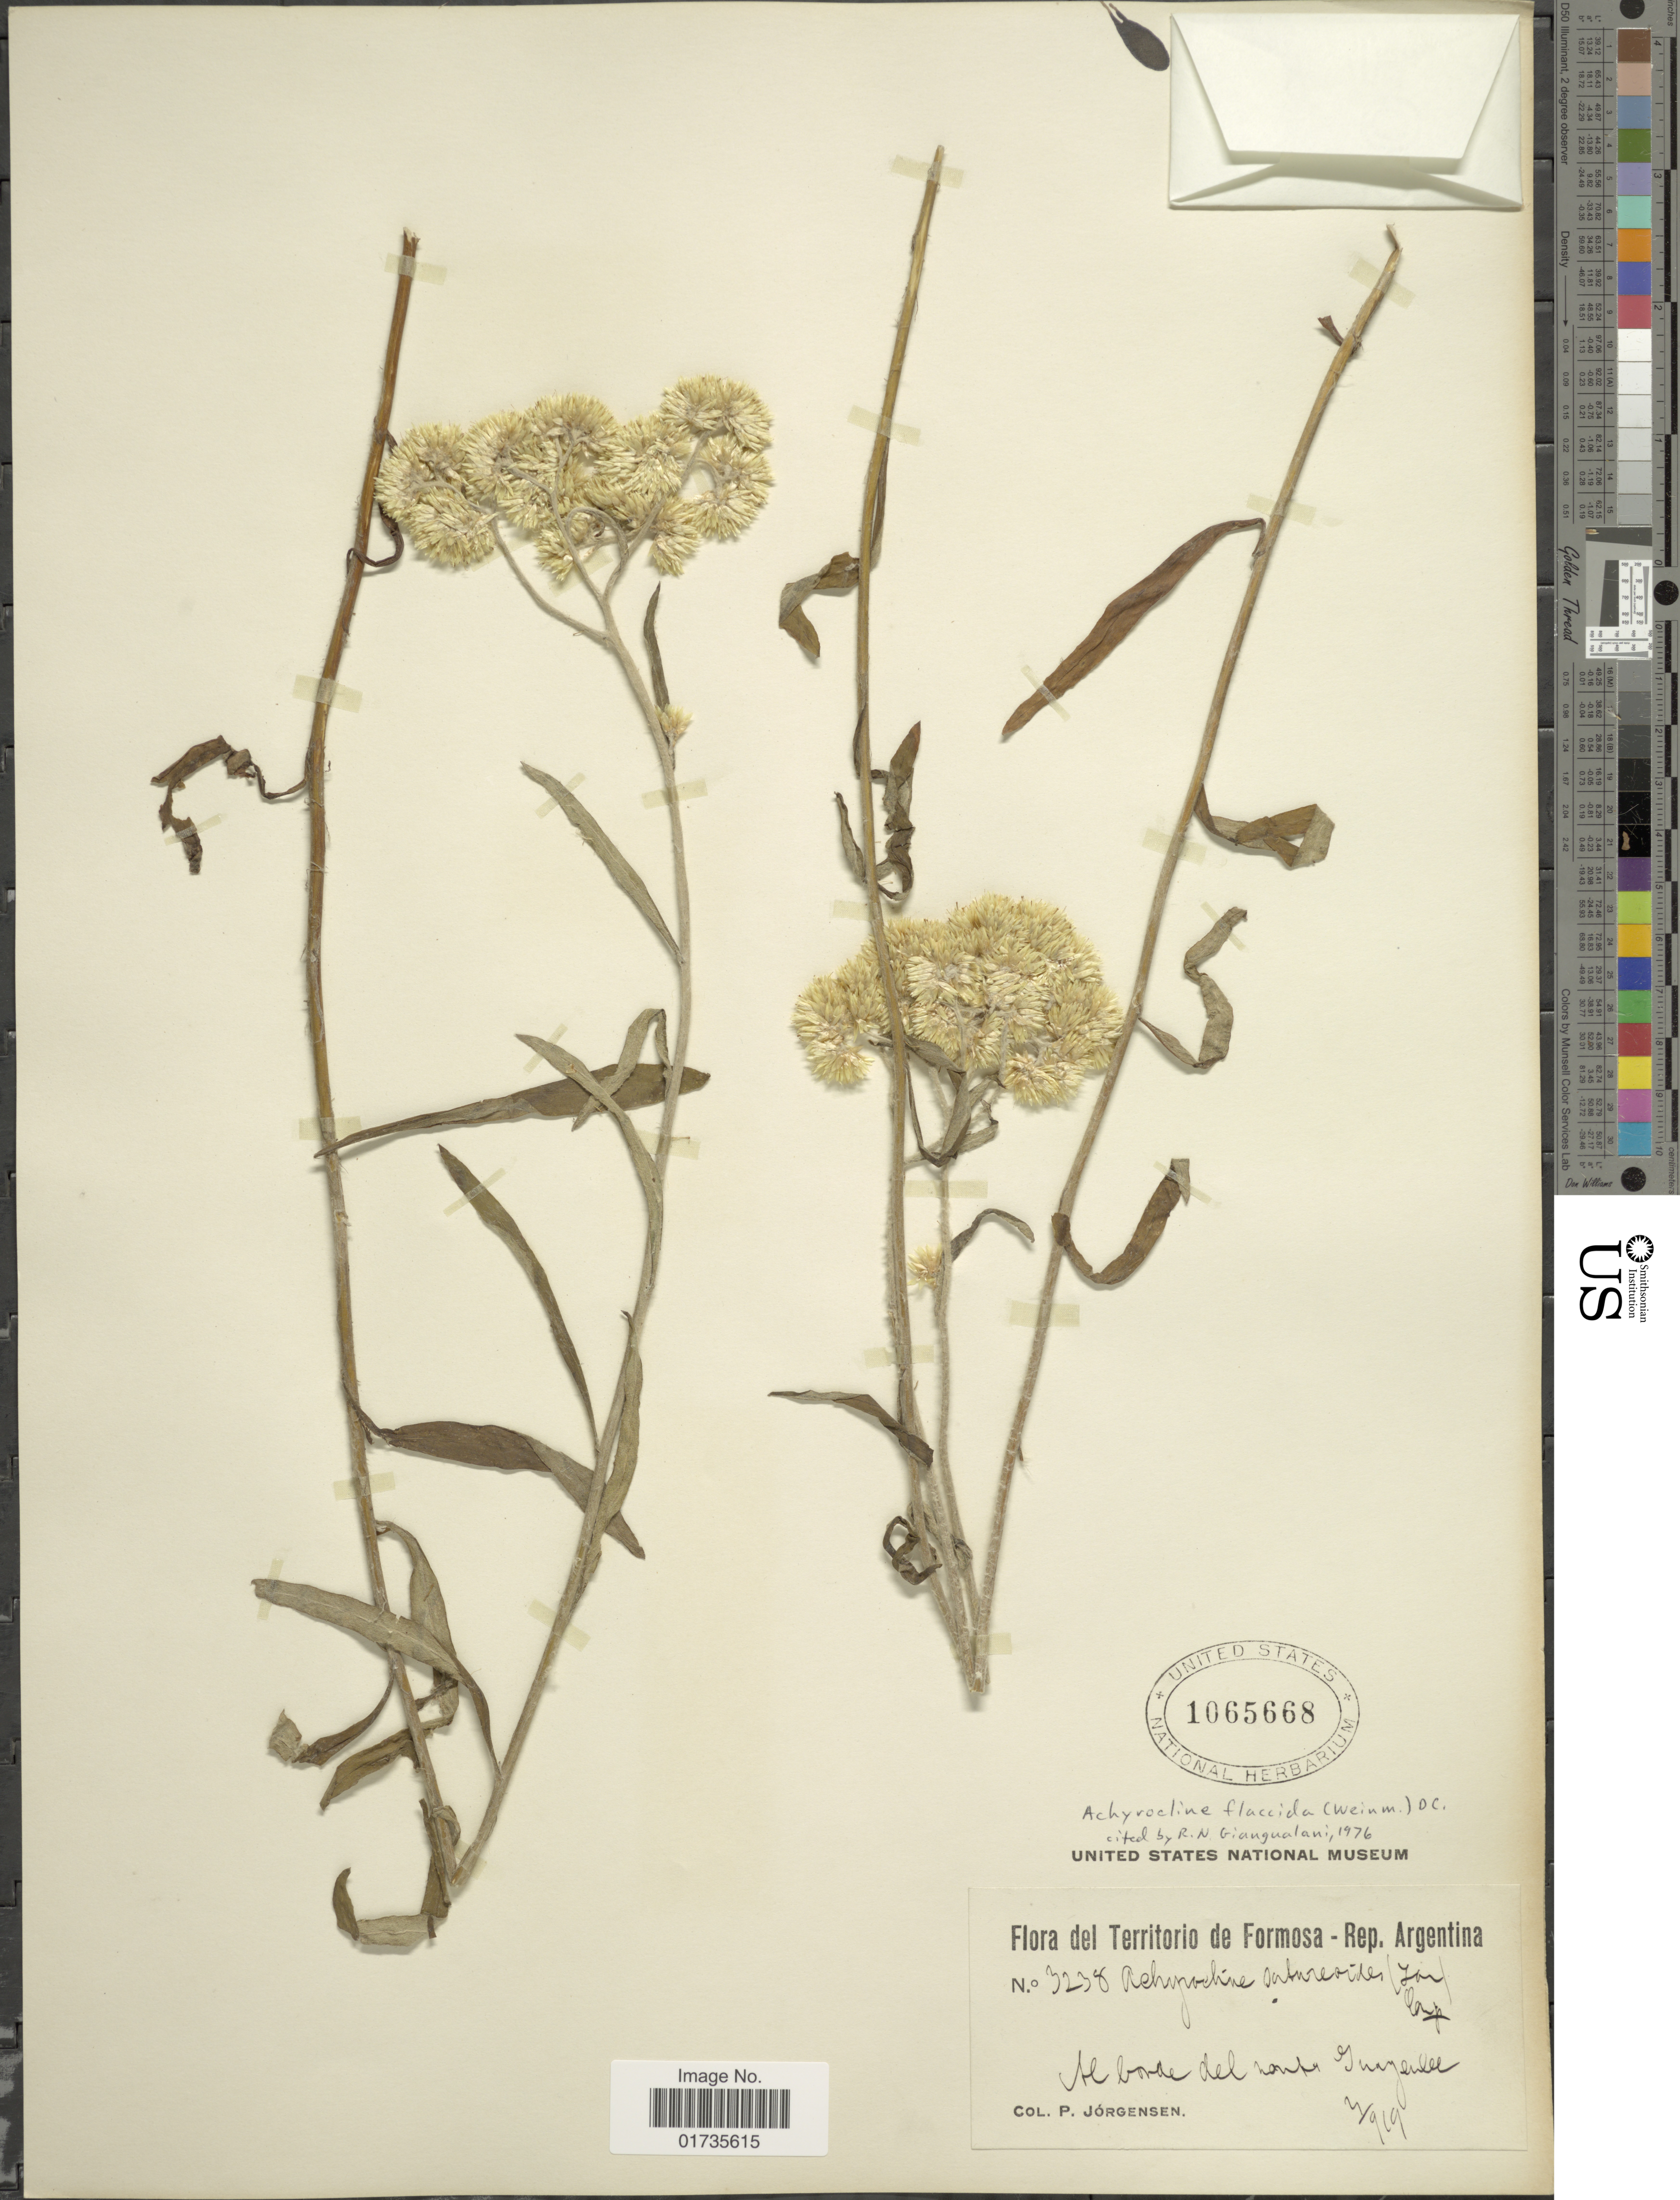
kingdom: Plantae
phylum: Tracheophyta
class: Magnoliopsida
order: Asterales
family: Asteraceae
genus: Achyrocline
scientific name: Achyrocline flaccida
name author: (Weinm.) DC.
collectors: P. Jörgensen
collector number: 3238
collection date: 1919-03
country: Argentina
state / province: Formosa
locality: Formosa-Rep. Argentina. Al borde del monte Juajenlee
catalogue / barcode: US 1065668